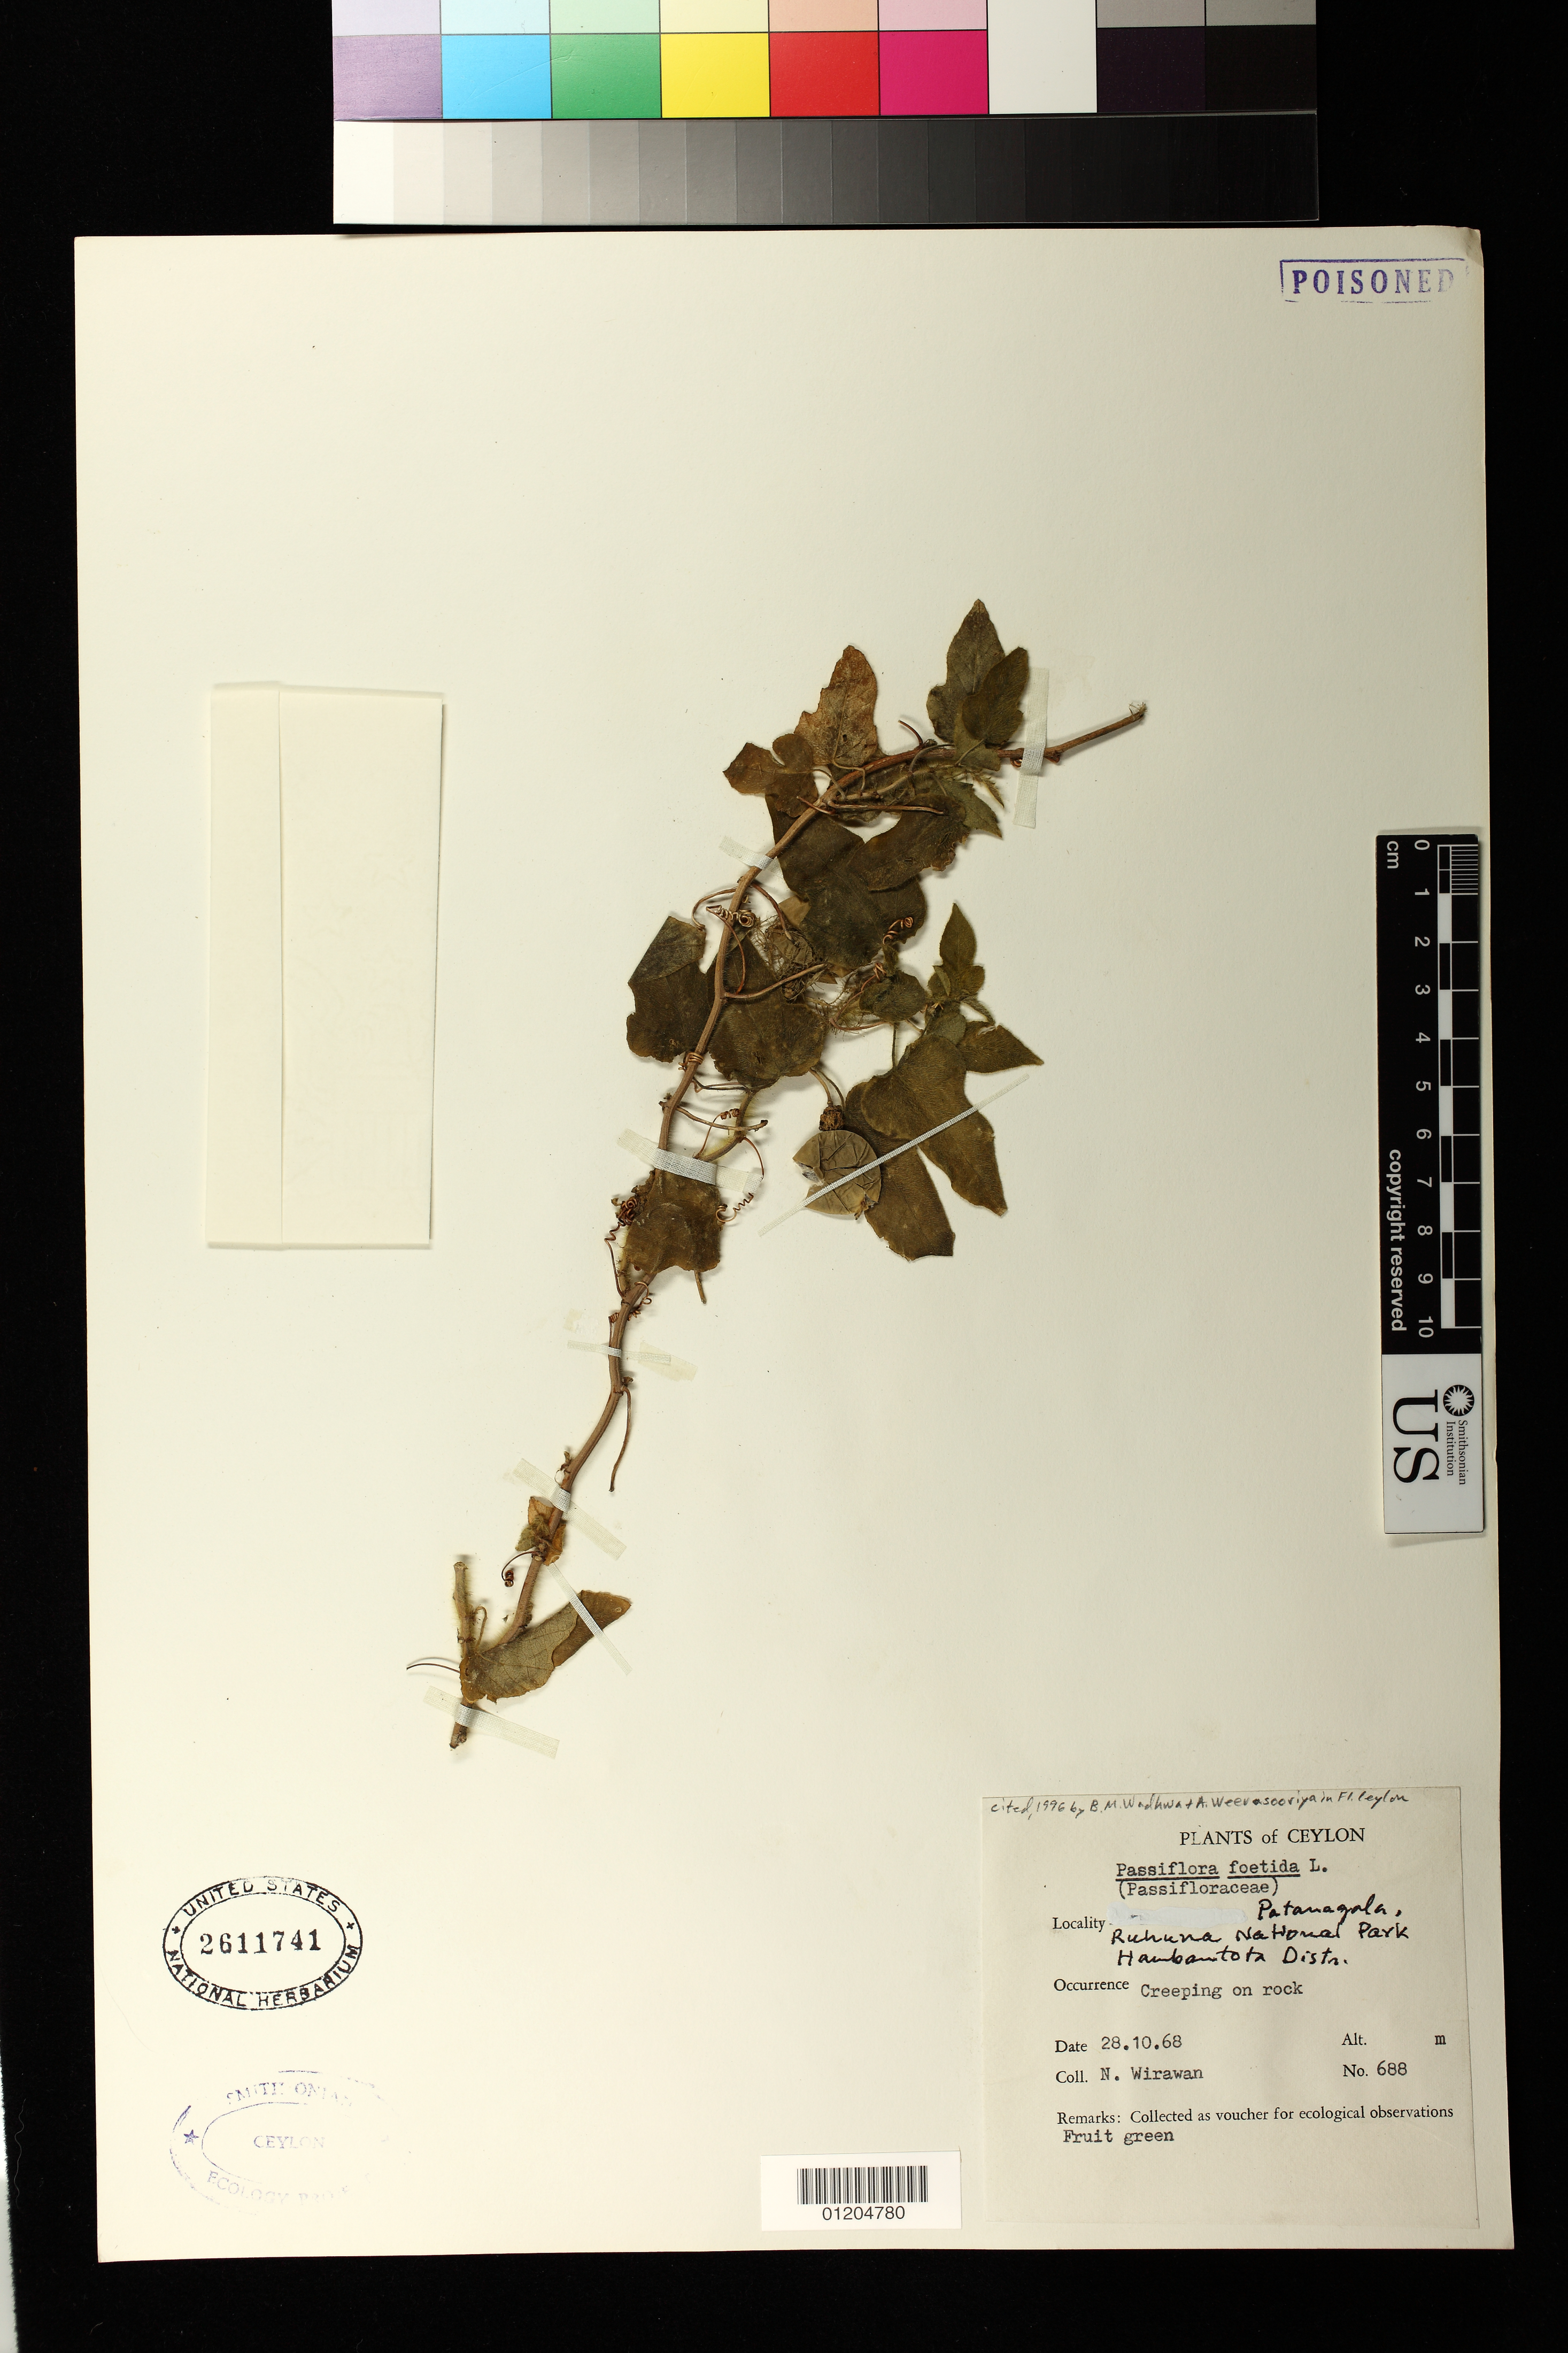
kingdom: Plantae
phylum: Tracheophyta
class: Magnoliopsida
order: Malpighiales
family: Passifloraceae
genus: Passiflora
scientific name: Passiflora foetida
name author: L.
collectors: N. Wirawan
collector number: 688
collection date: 1968-10-28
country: Sri Lanka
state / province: Southern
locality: Patanagola, Ruhuna National Park. Hambantota Distr.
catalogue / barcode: US 2611741